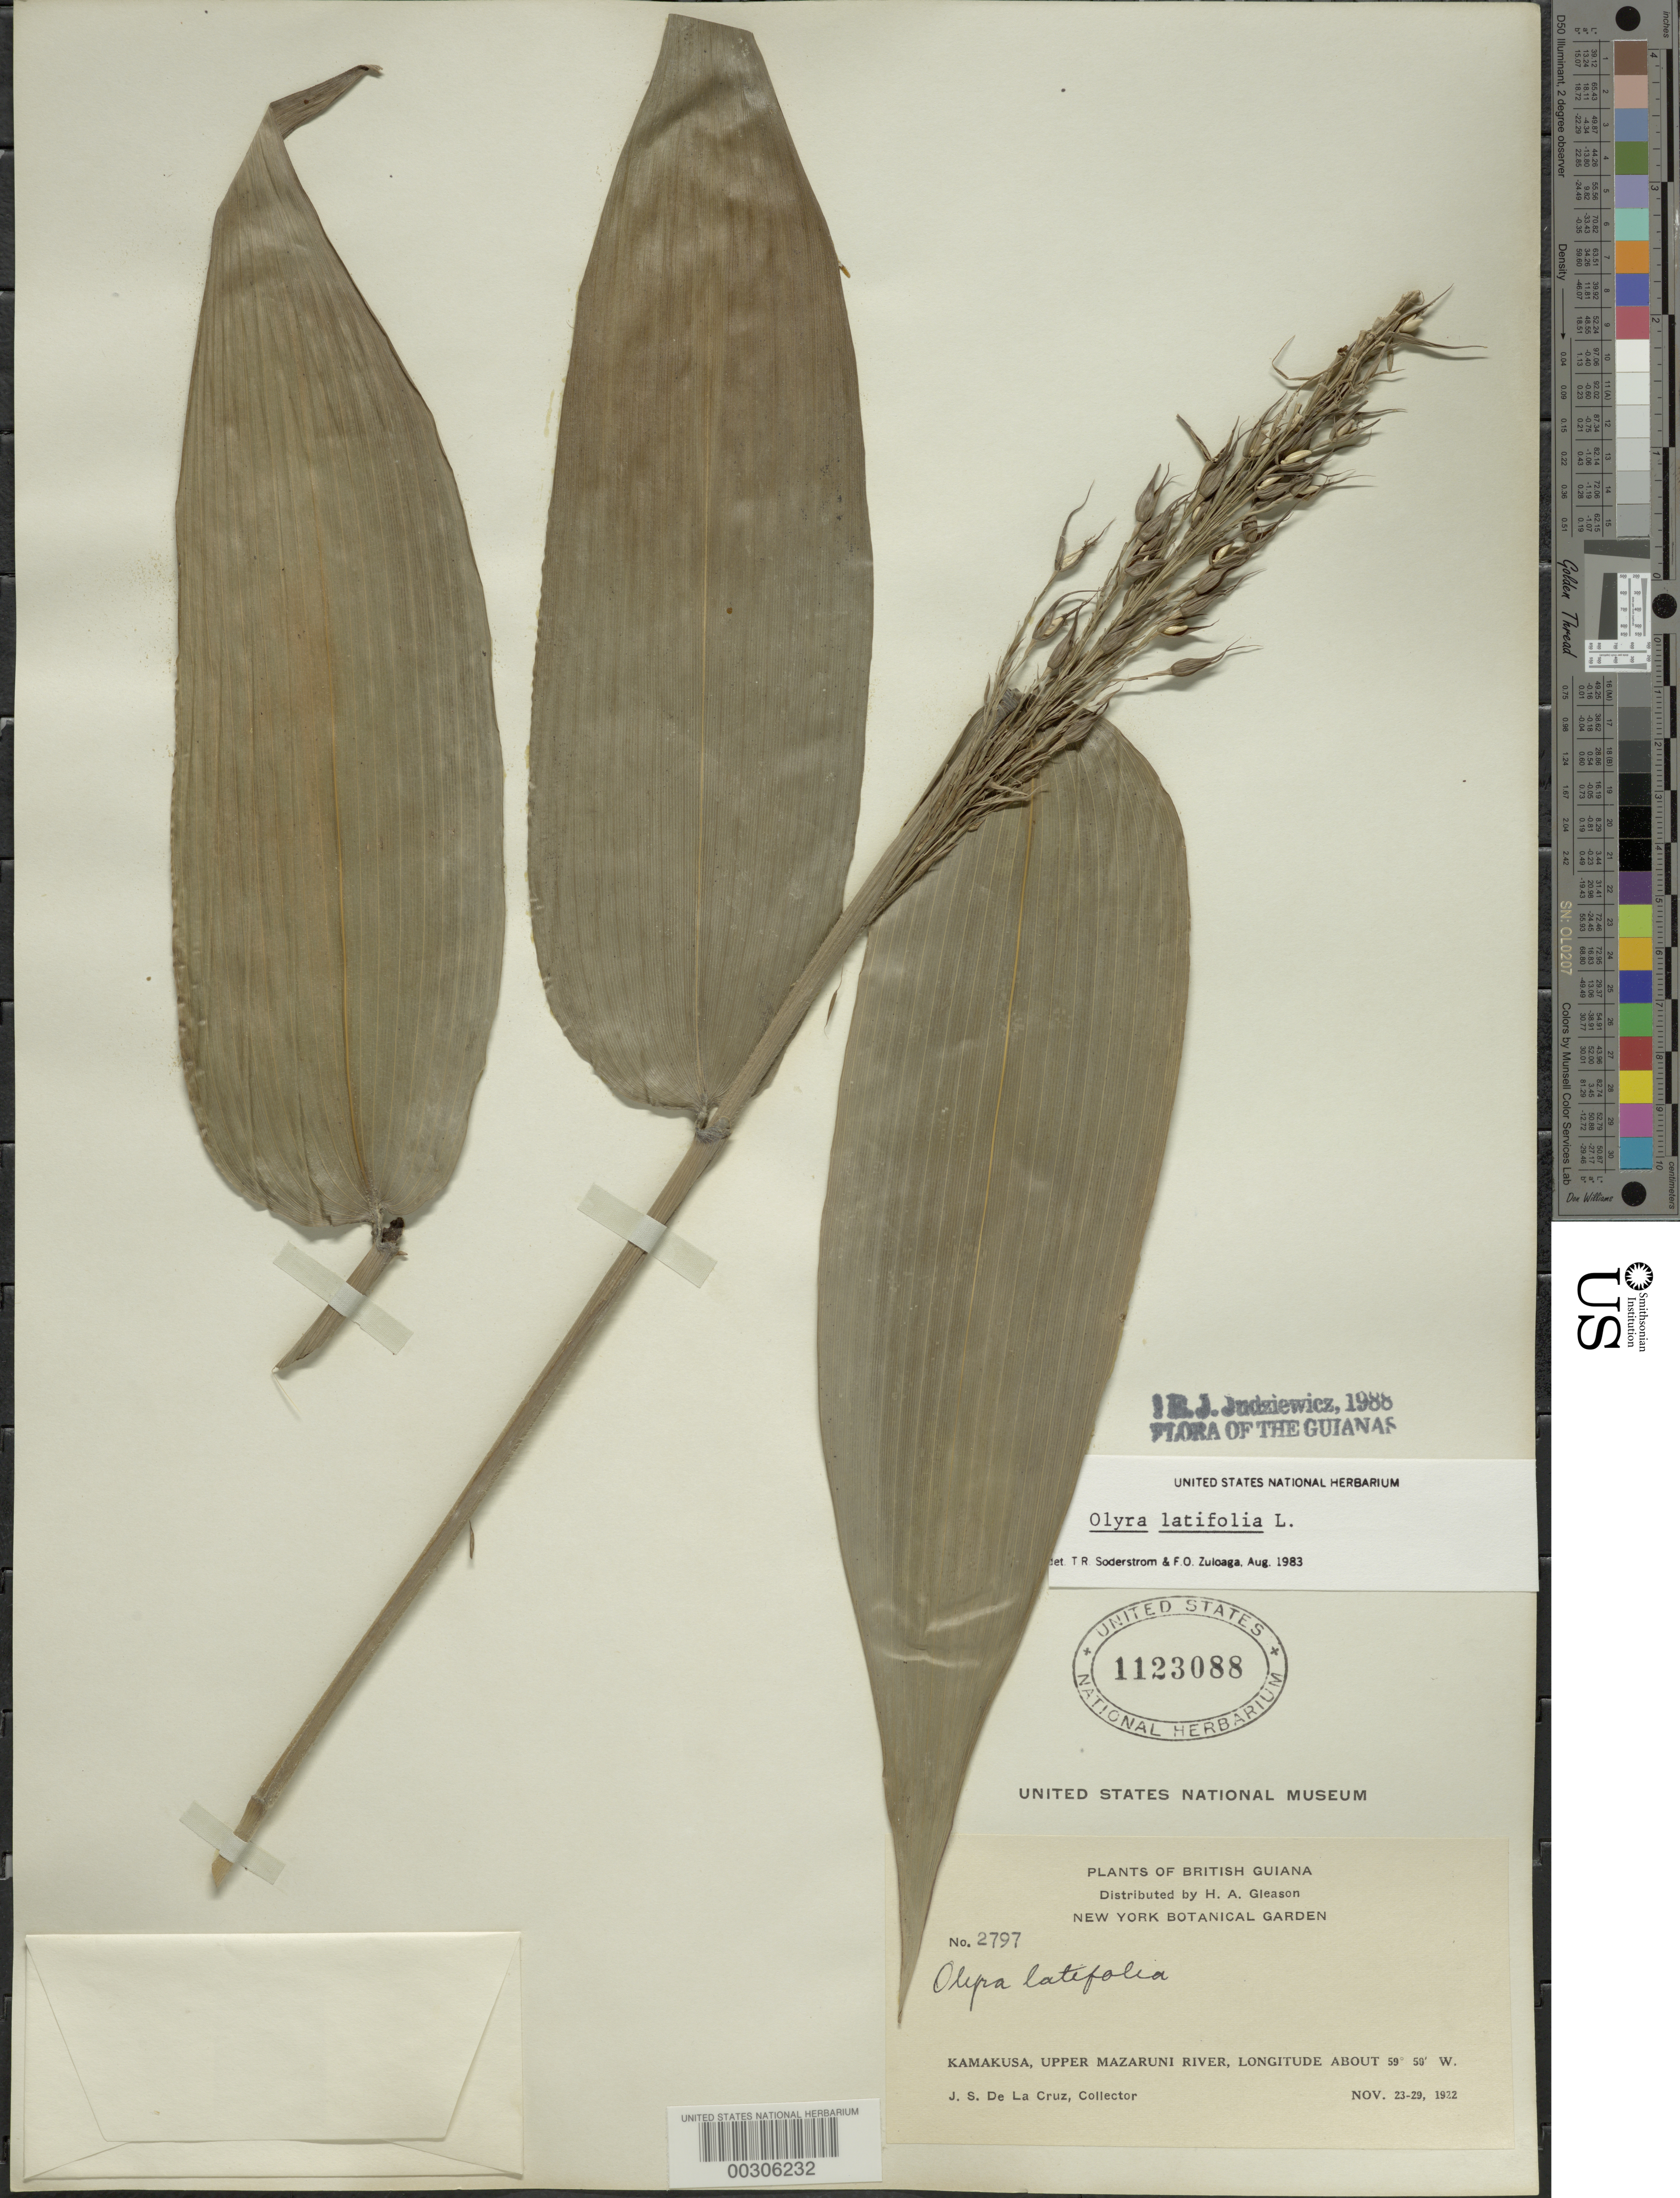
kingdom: Plantae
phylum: Tracheophyta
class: Liliopsida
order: Poales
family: Poaceae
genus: Olyra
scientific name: Olyra latifolia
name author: L.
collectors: J. S. de la Cruz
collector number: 2797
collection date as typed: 23 Nov 1922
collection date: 1922-11-23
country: Guyana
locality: Kamakusa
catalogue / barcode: US 1123088